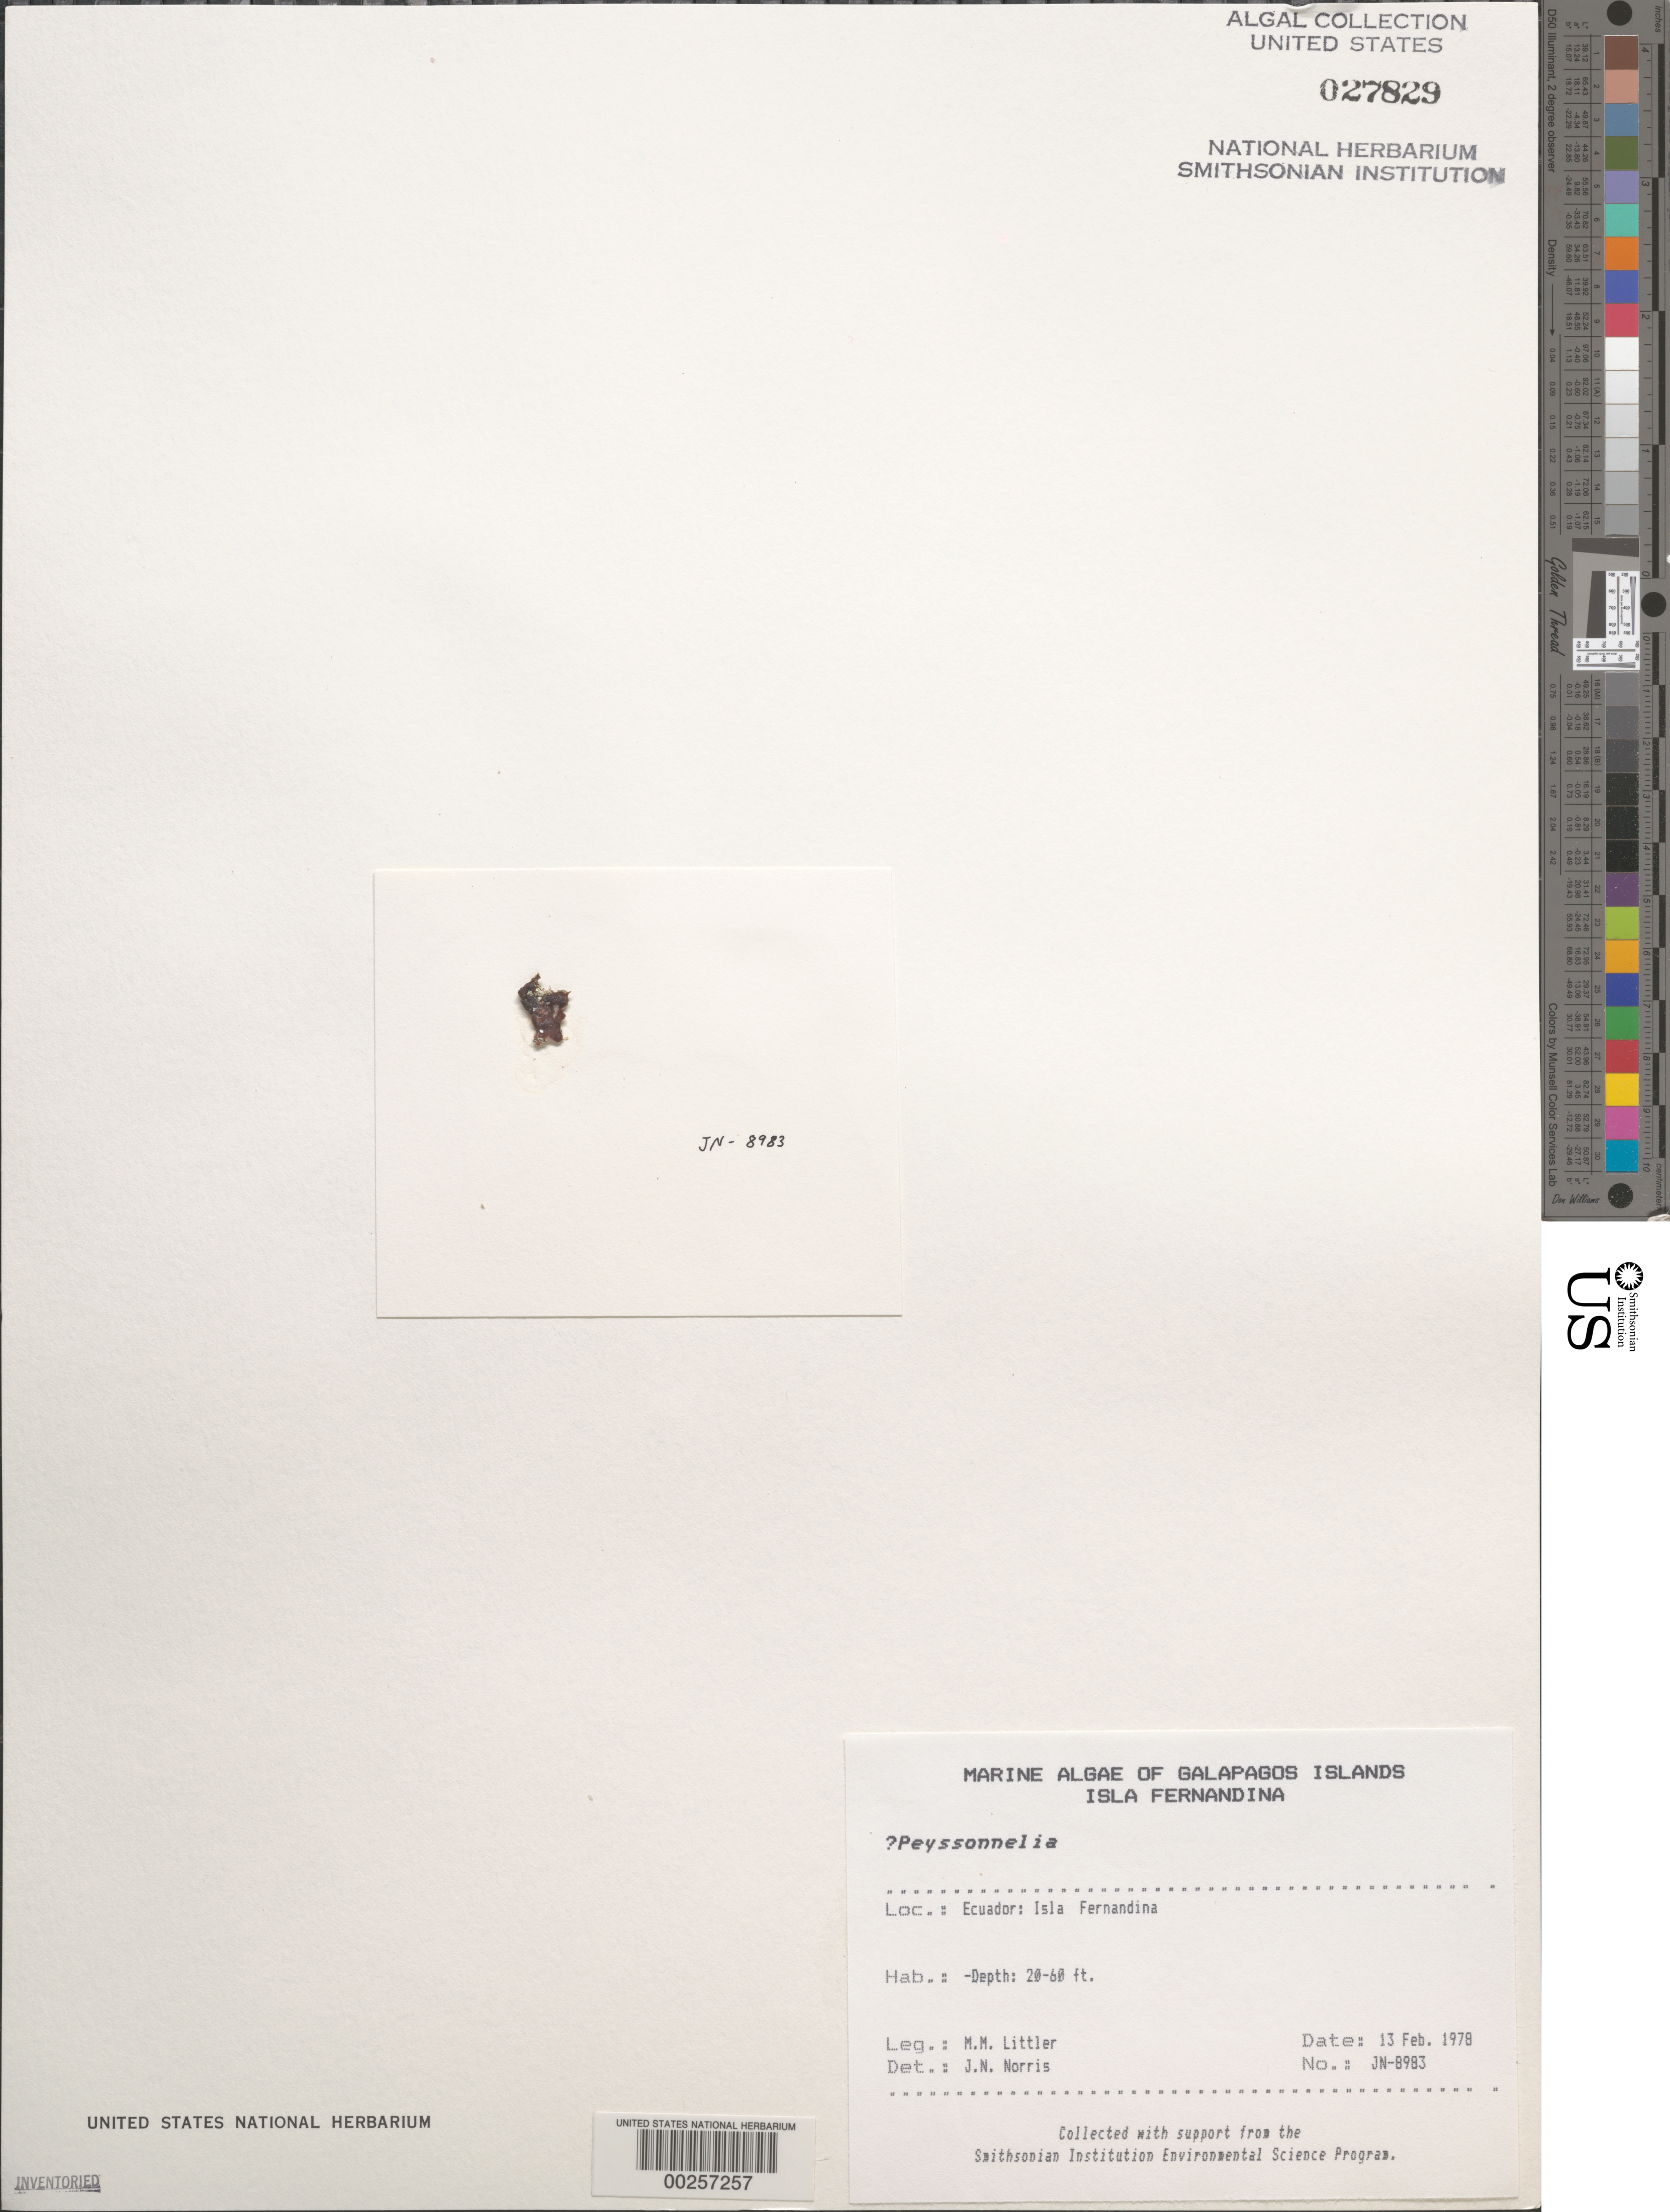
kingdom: Plantae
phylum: Rhodophyta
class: Florideophyceae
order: Peyssonneliales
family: Peyssonneliaceae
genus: Peyssonnelia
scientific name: Peyssonnelia sp.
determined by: Norris, James N.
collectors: M. M. Littler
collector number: Jn-8983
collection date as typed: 13 Feb 1978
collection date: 1978-02-13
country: Ecuador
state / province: Colón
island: Fernandina [Narborough]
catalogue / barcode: US 27829